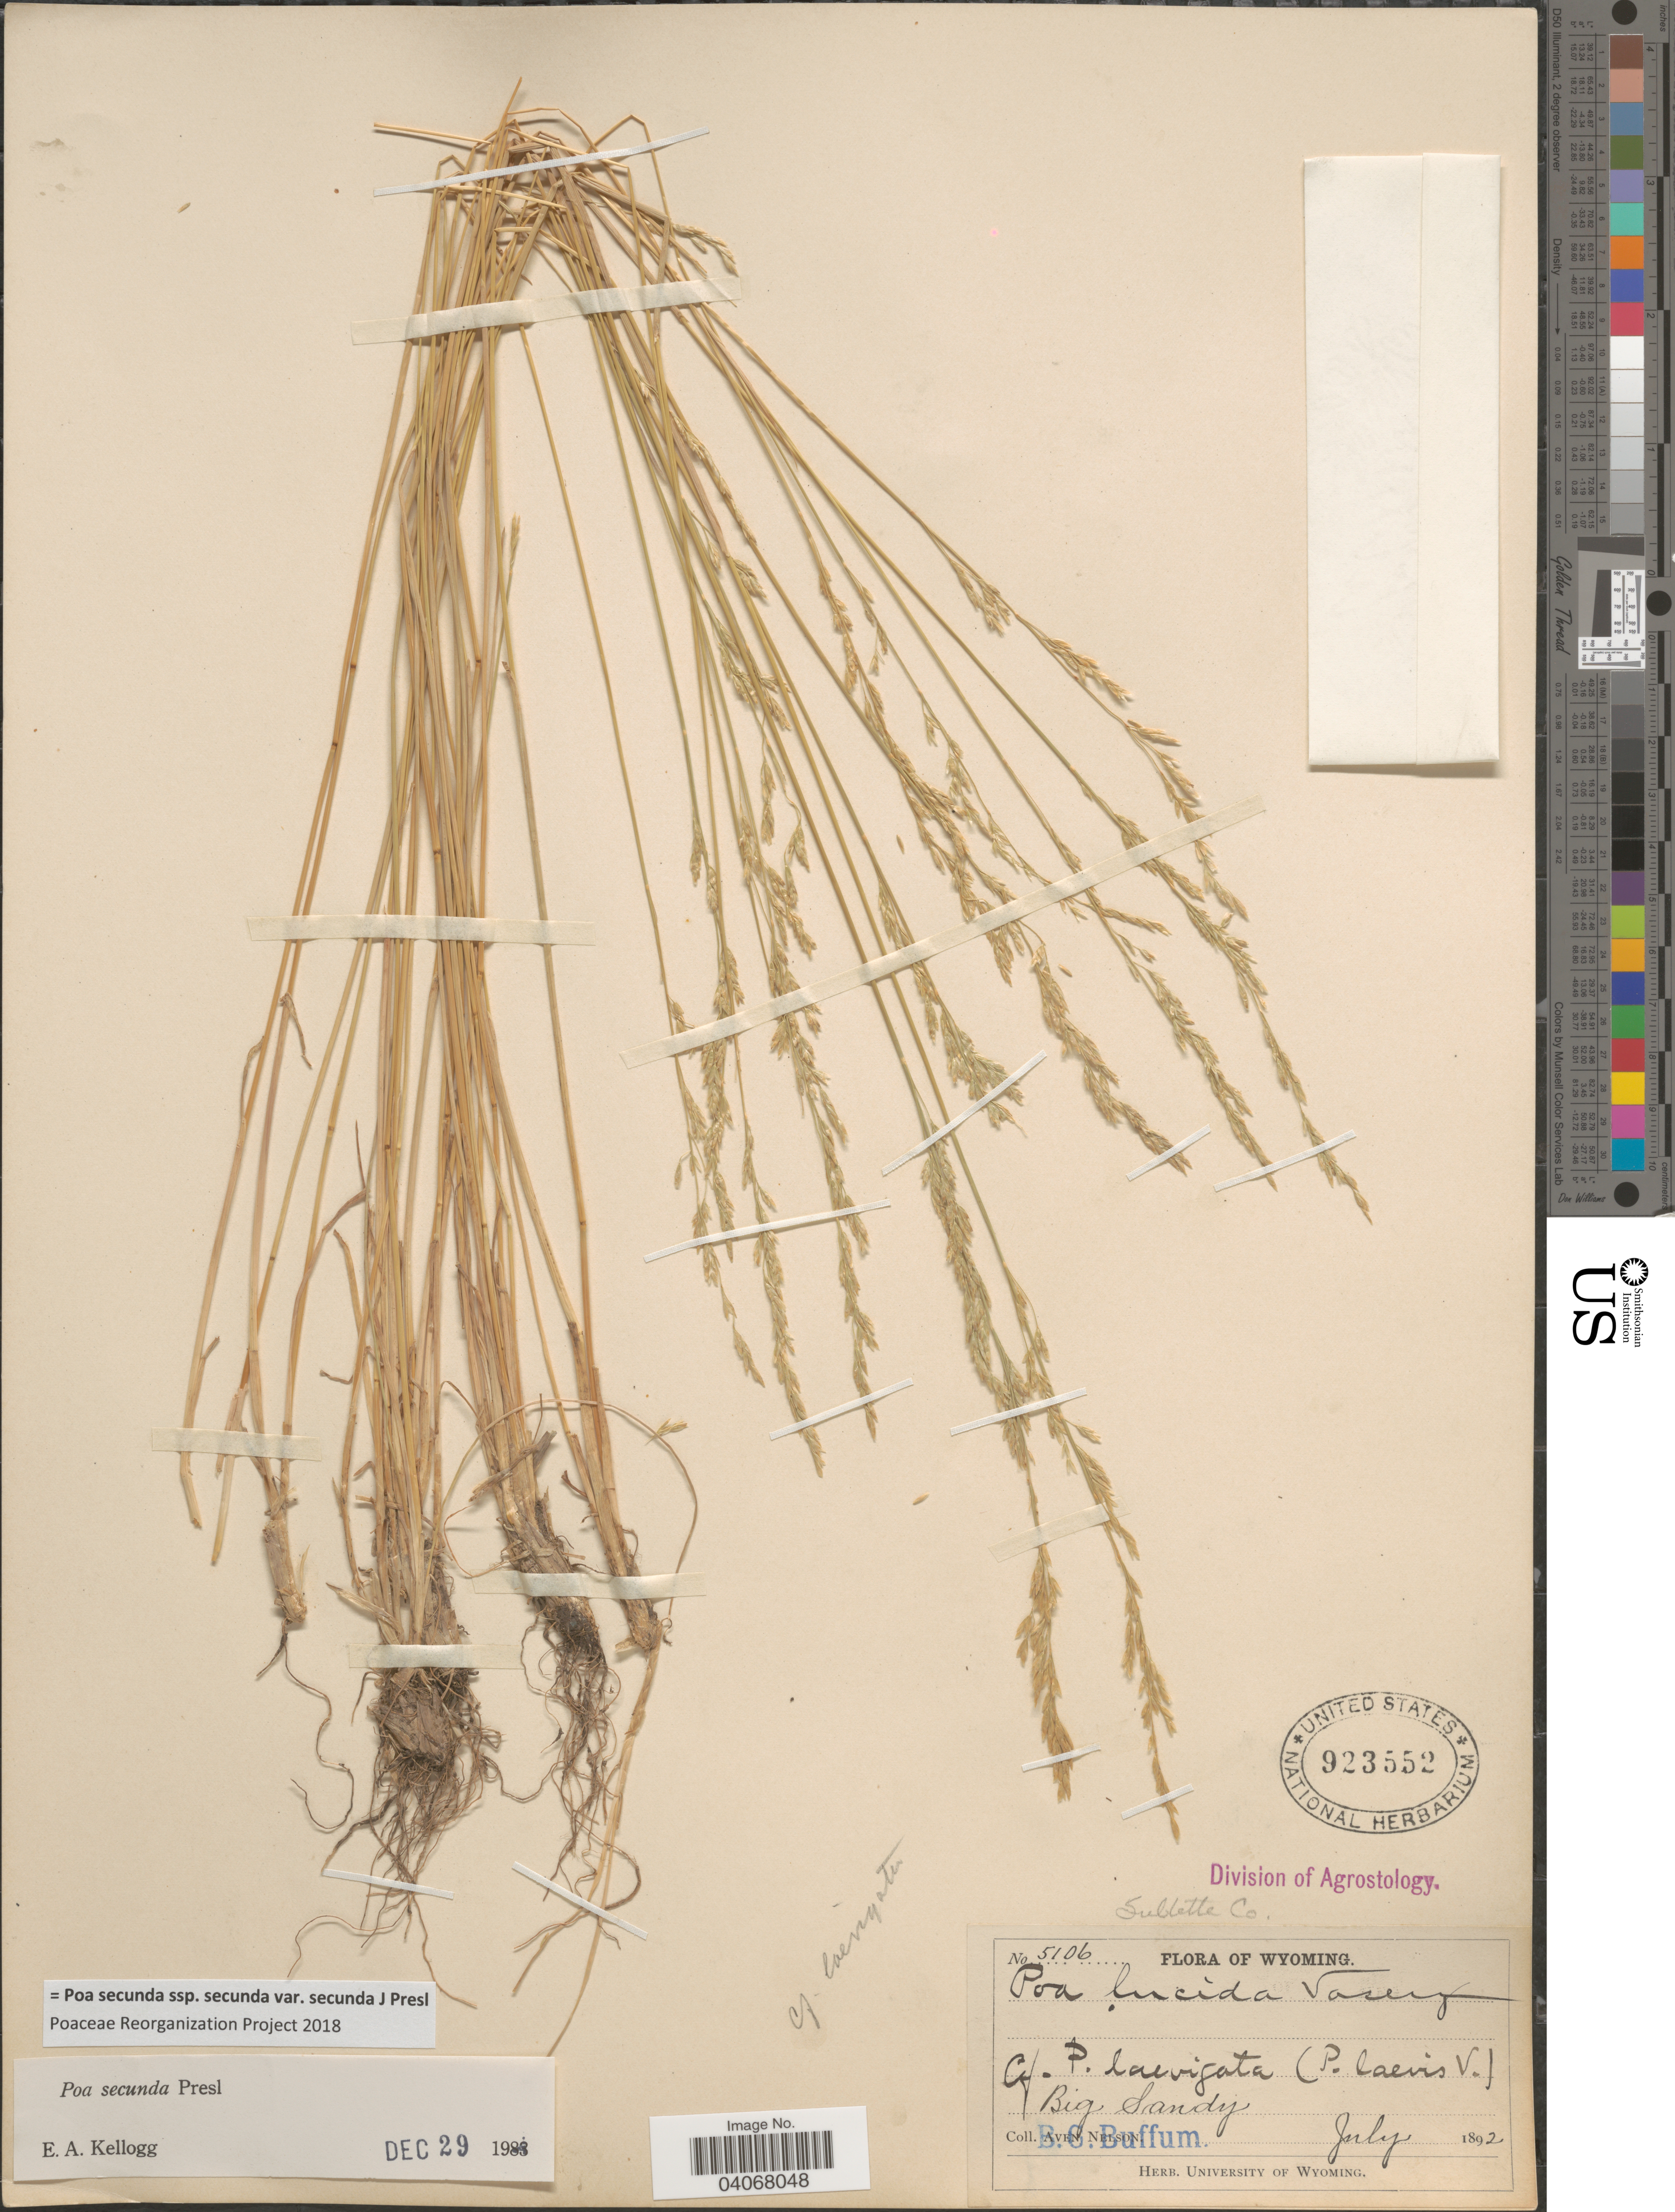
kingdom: Plantae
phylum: Tracheophyta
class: Liliopsida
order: Poales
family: Poaceae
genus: Poa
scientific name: Poa secunda subsp. secunda var. secunda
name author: J. Presl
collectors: B. Buffum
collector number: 5106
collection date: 1892-07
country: United States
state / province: Wyoming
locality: Big Sandy. Sublette Co.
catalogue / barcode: US 923552